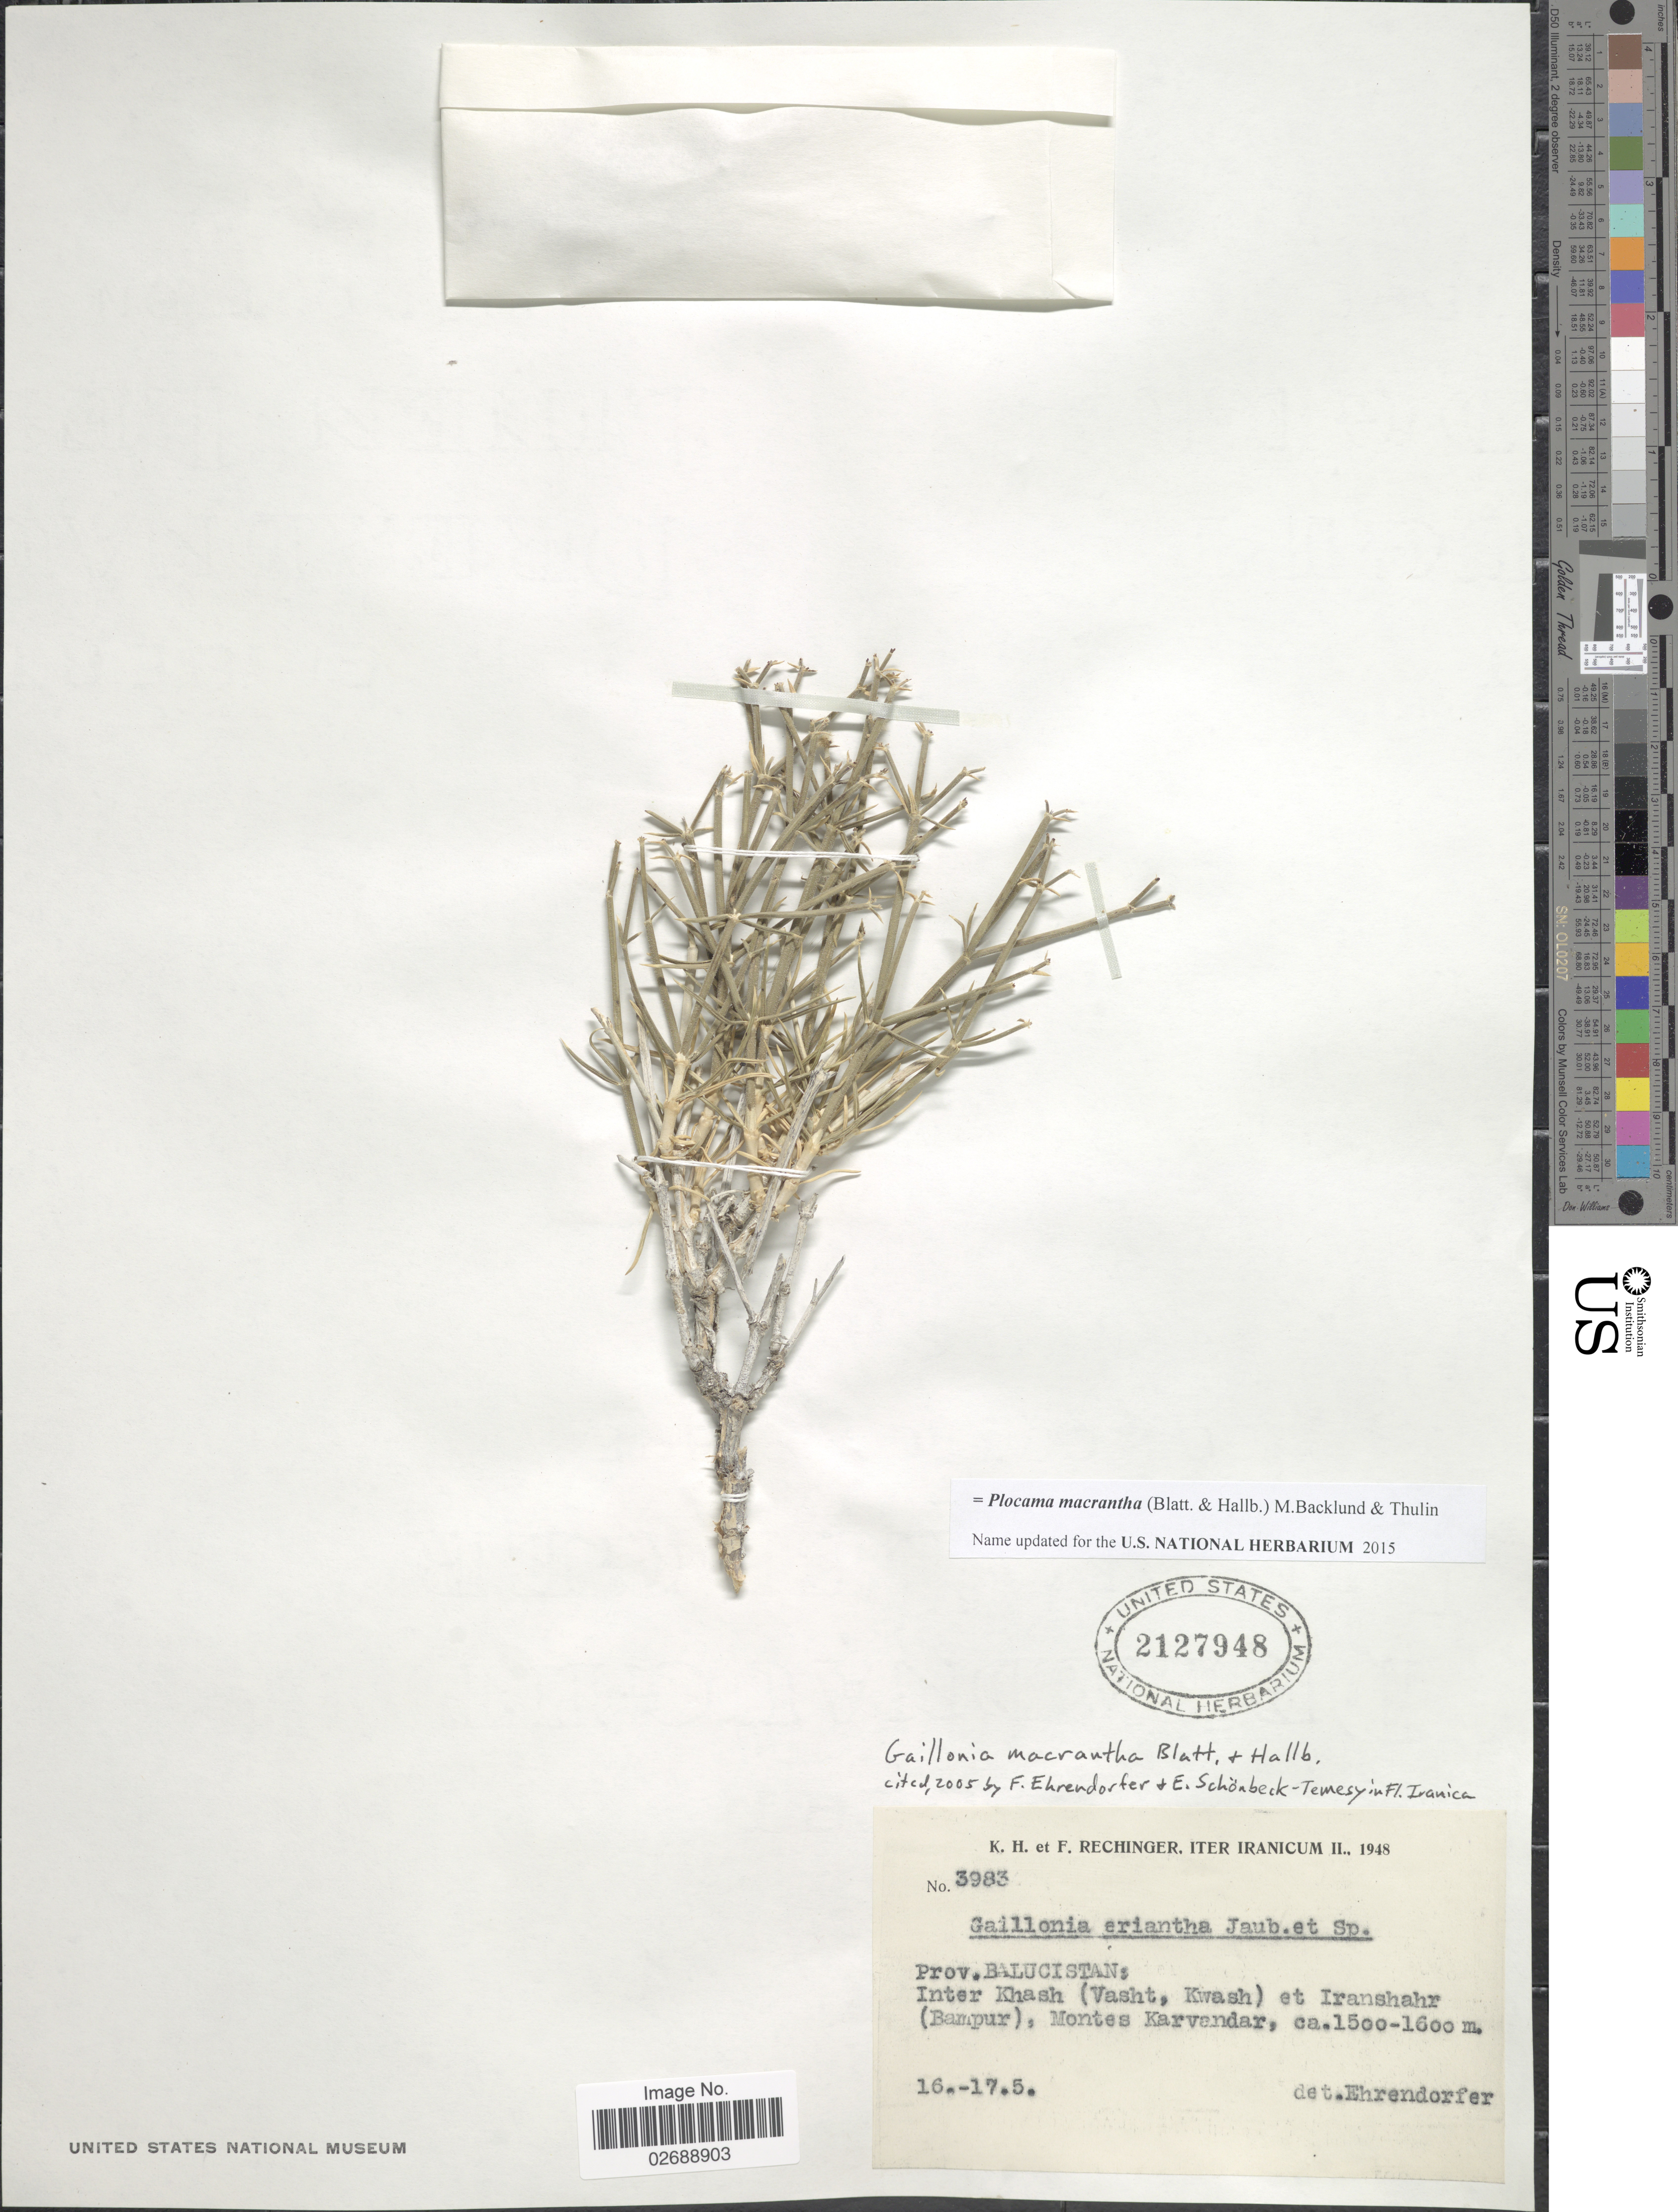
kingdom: Plantae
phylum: Tracheophyta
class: Magnoliopsida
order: Gentianales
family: Rubiaceae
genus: Plocama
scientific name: Plocama macrantha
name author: (Blatt. & Hallb.) M.Backlund & Thulin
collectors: K. H. Rechinger & F. Rechinger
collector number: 3983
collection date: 1948-05-16/1948-05-17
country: Iran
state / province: Sistan and Baluchistan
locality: Prov. Balucistan. Inter Khash (Vasht, Kwash) et Iranshahr (Bampur) , Montes Karvendar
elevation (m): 1500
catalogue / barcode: US 2127948